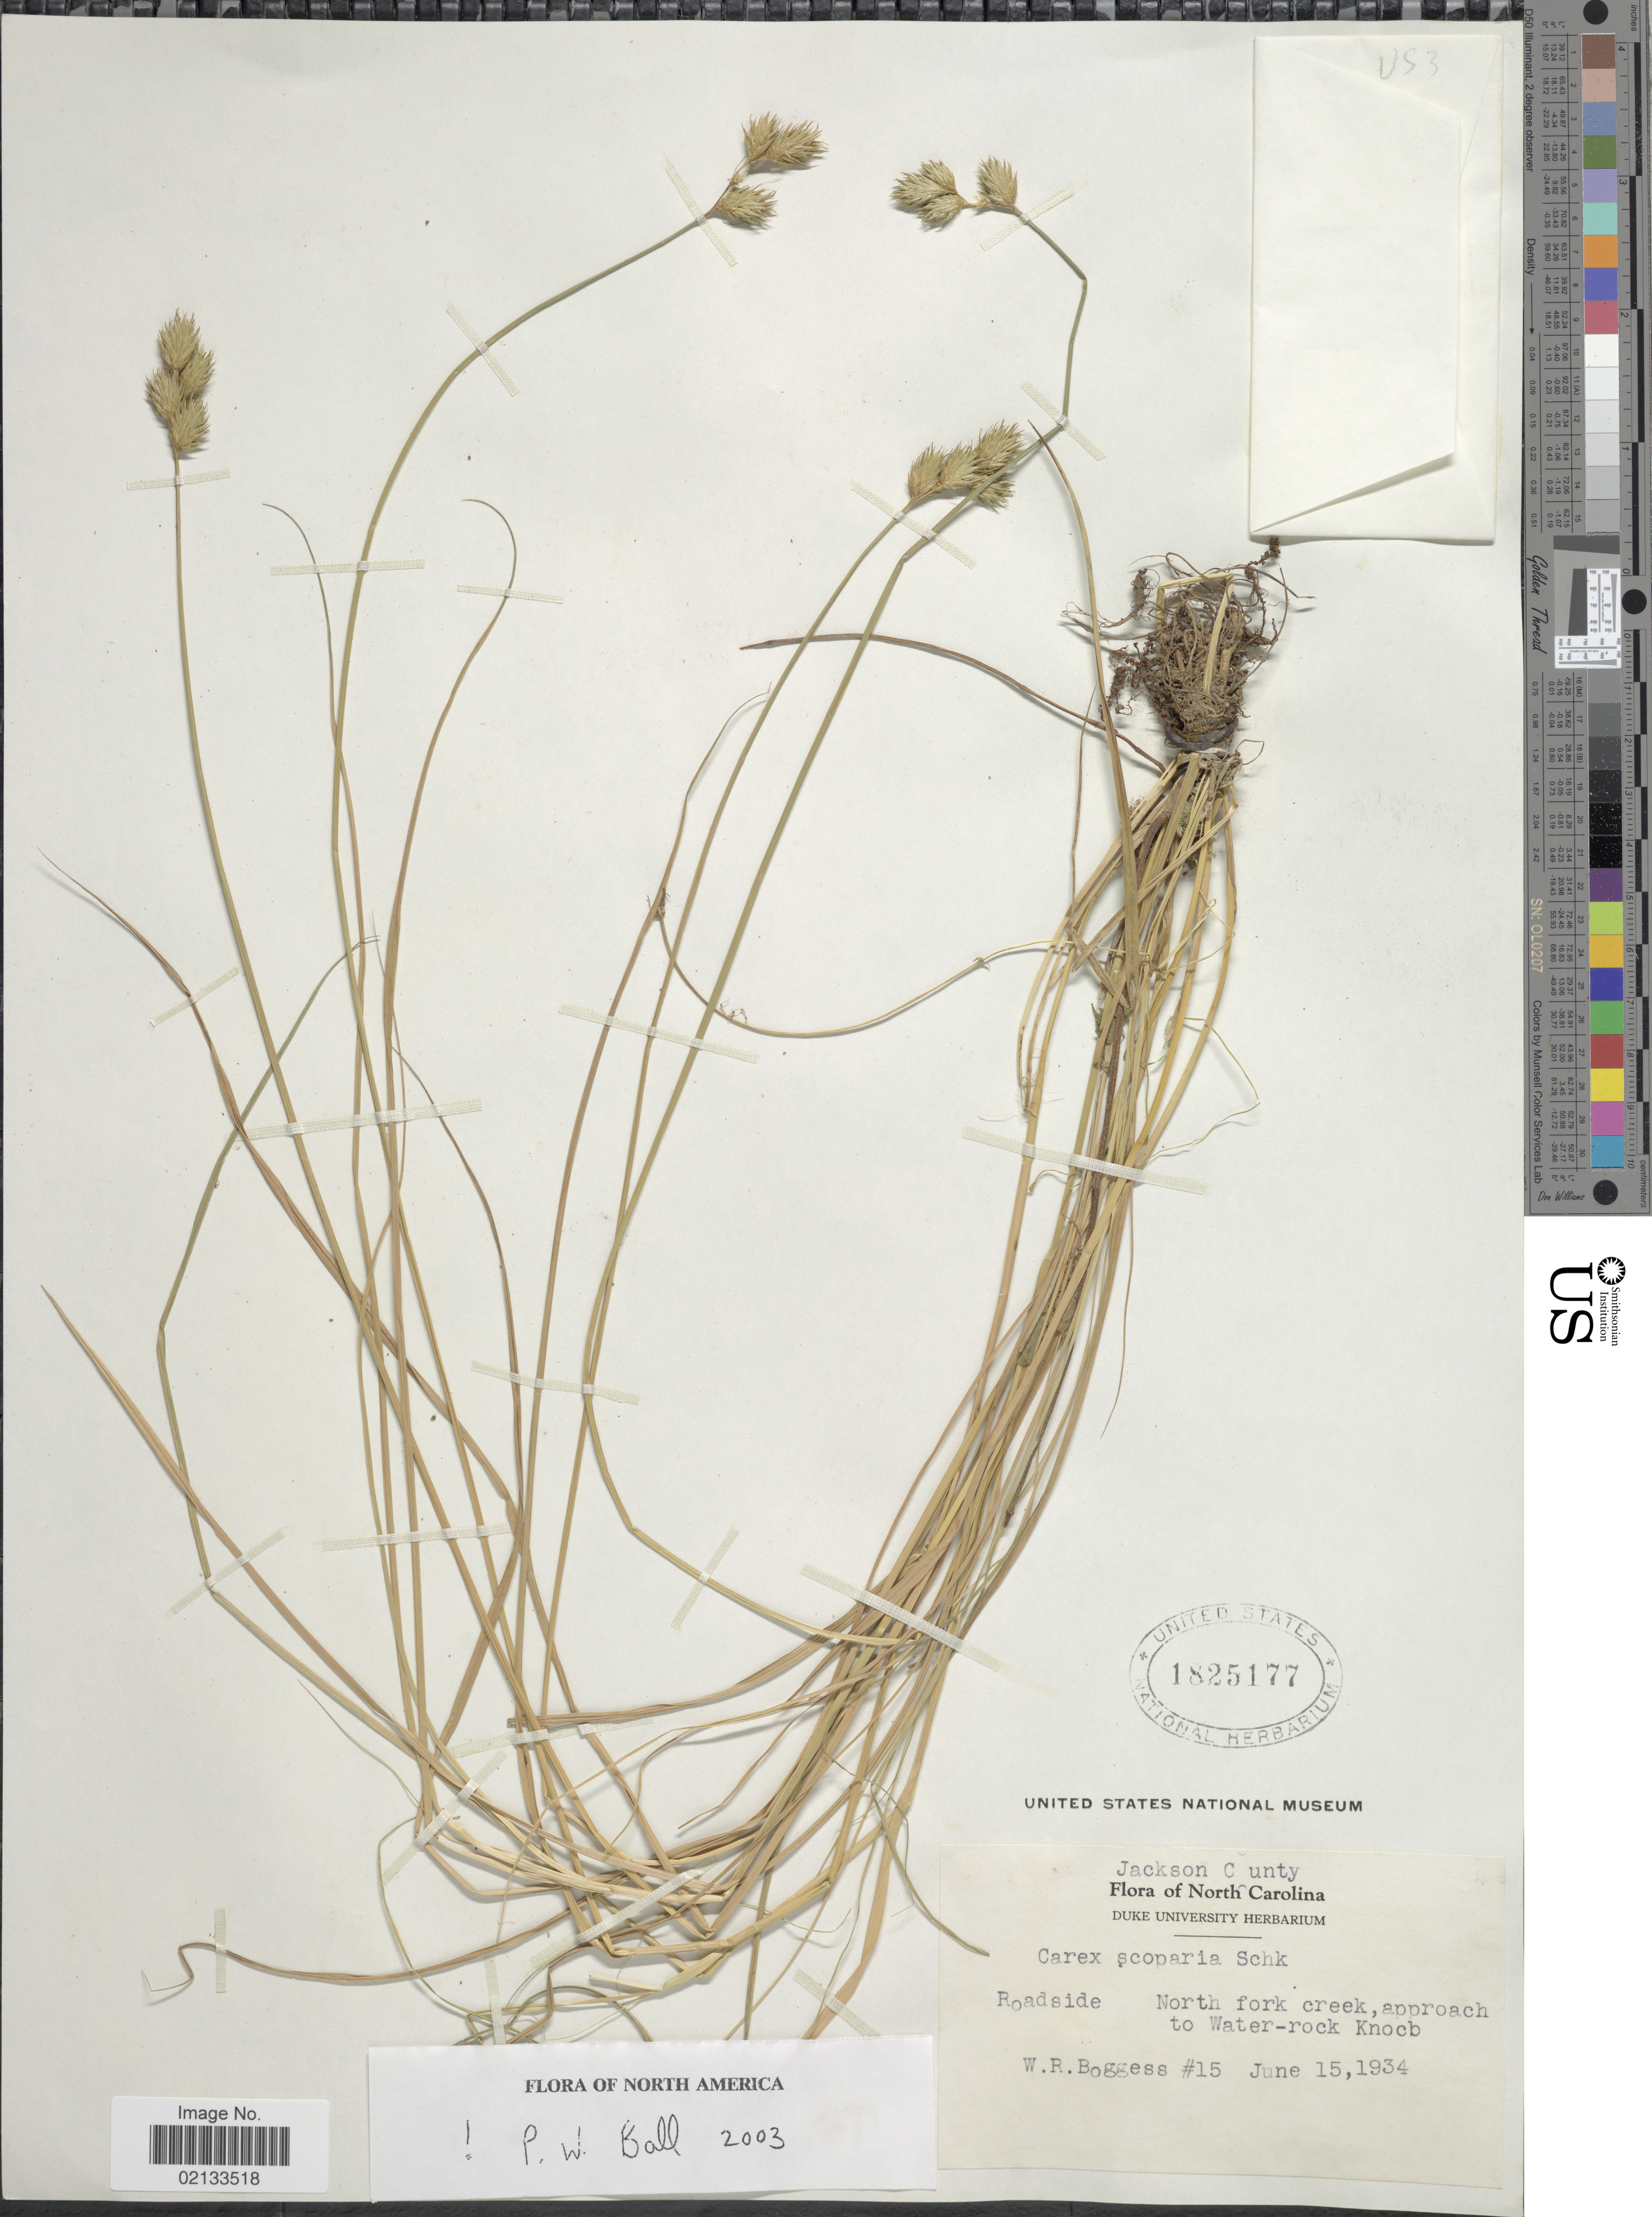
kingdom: Plantae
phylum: Tracheophyta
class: Liliopsida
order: Poales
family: Cyperaceae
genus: Carex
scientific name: Carex scoparia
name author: Schkuhr ex Willd.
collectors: W. Boggess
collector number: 15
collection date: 1934-06-15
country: United States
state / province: North Carolina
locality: Jackson County, Roadside North fork creek, approach to Water-rock Knocb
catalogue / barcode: US 1825177